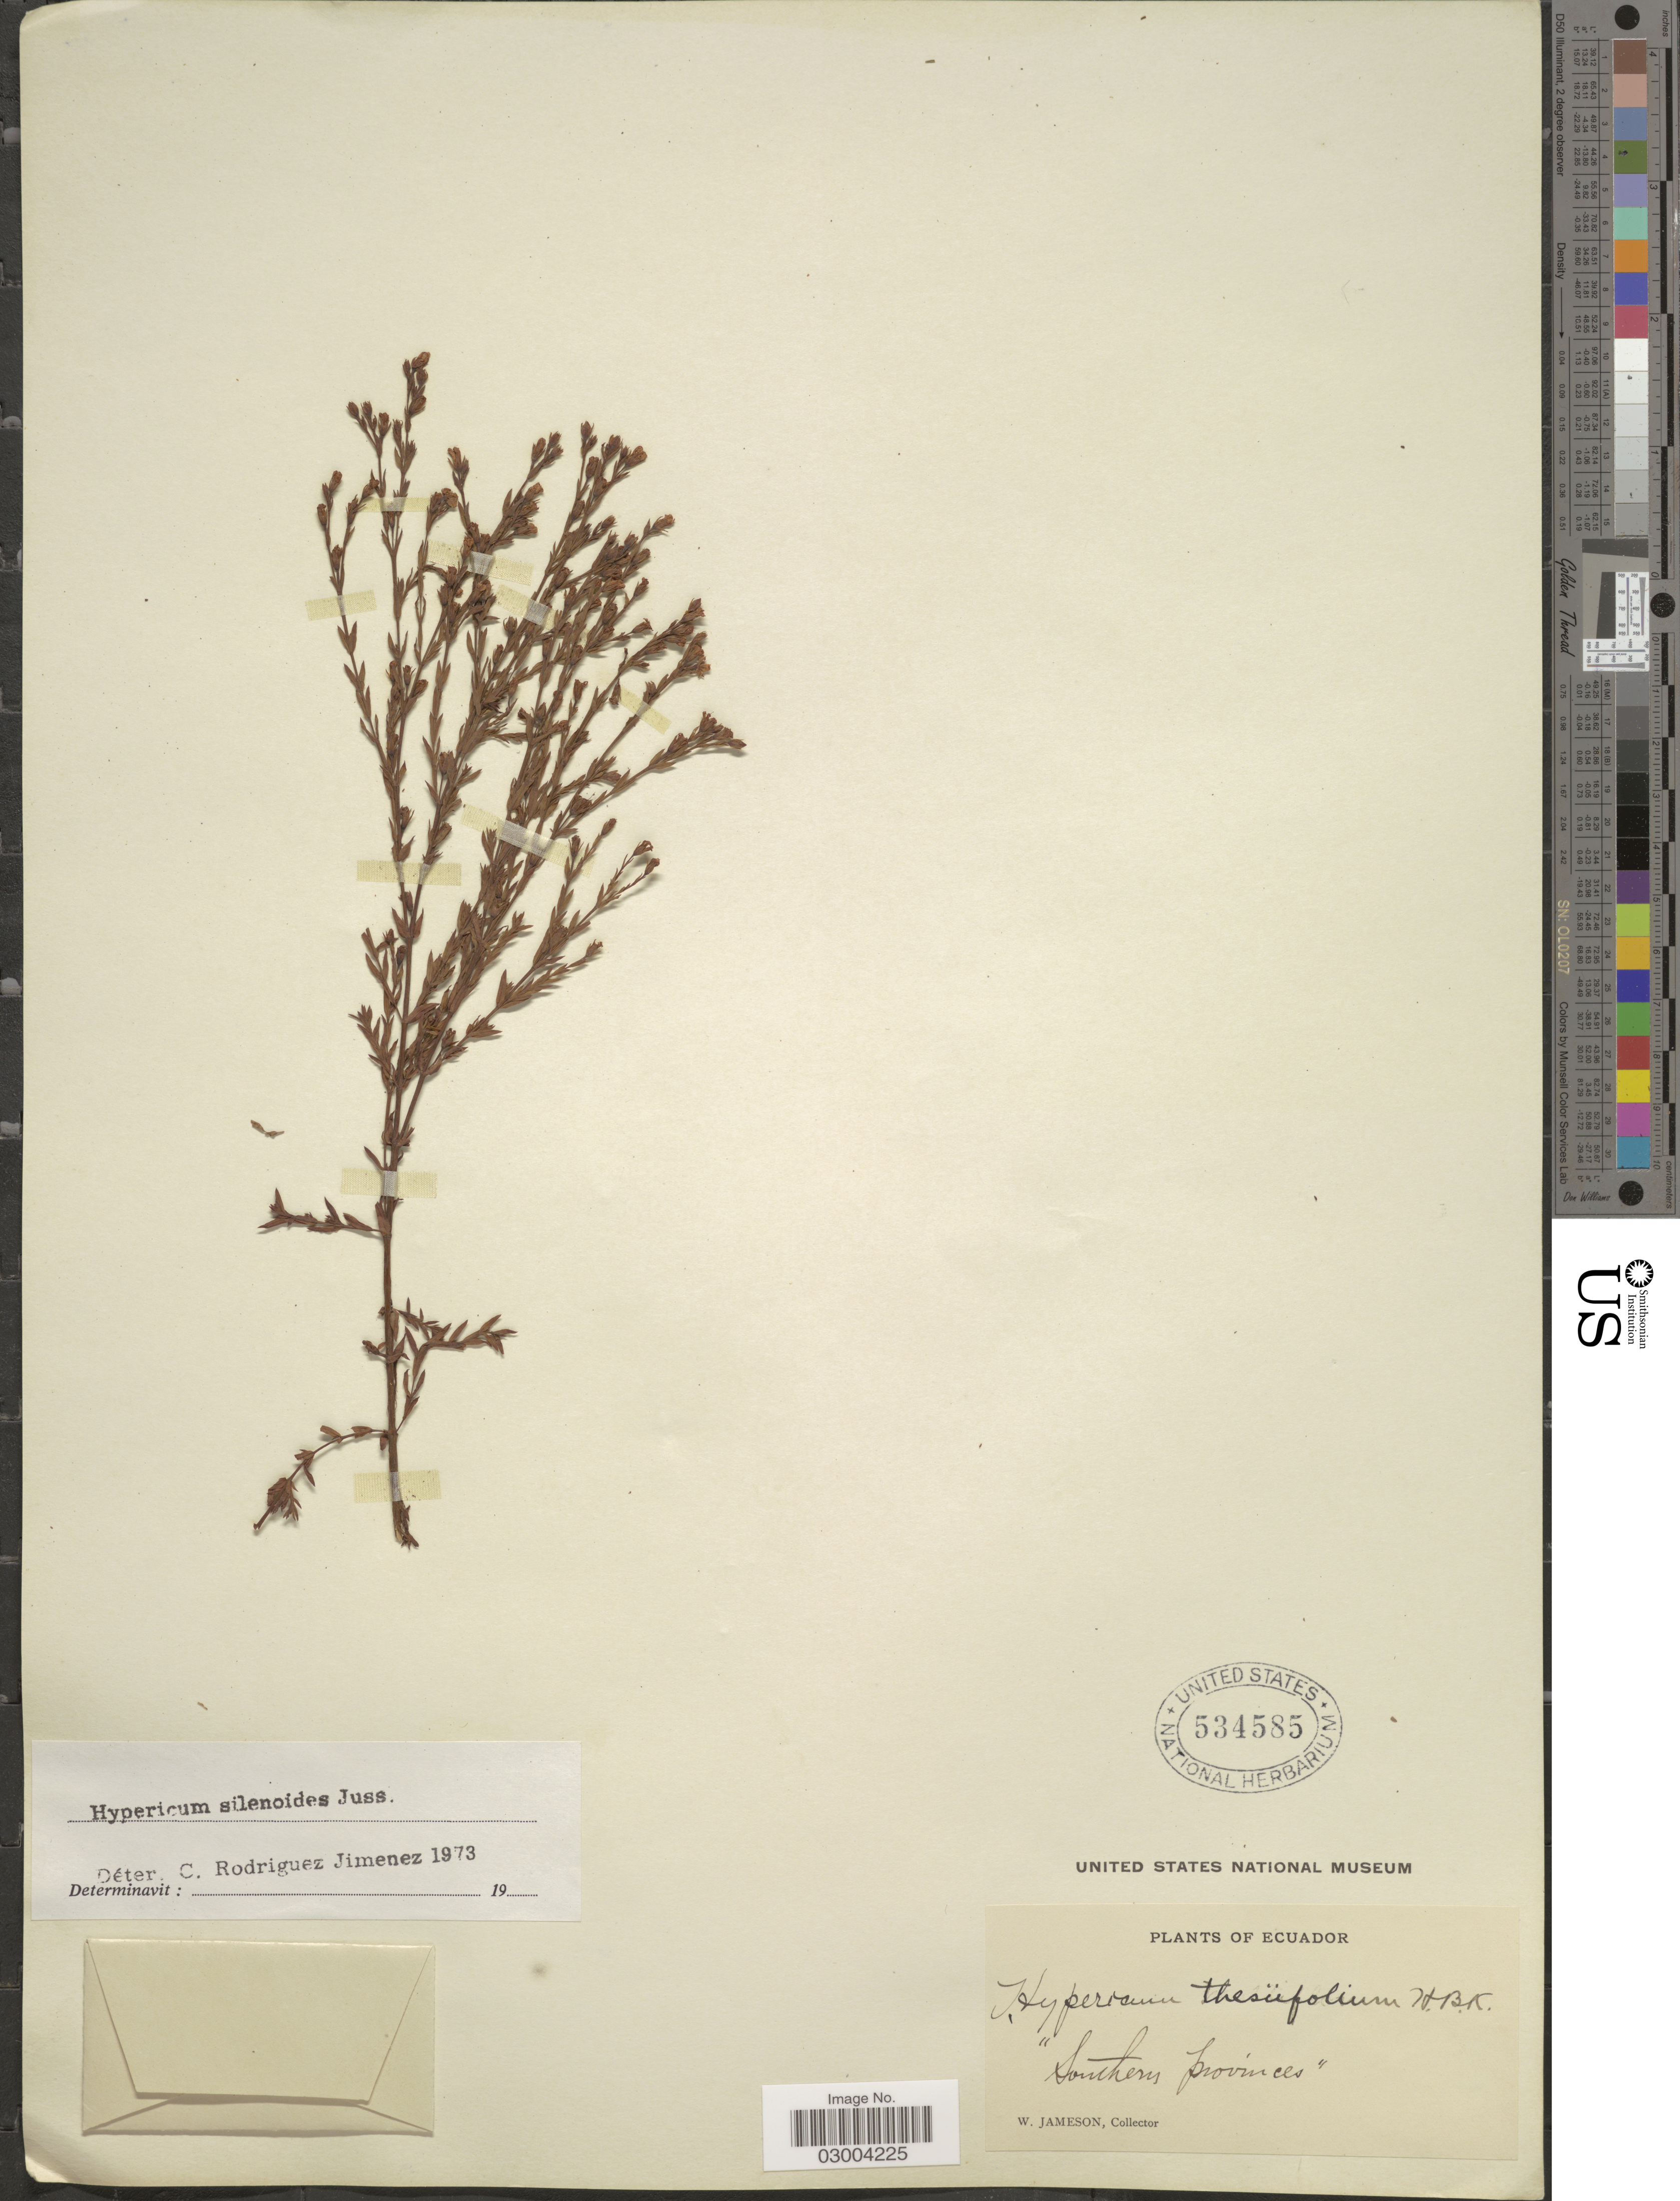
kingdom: Plantae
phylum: Tracheophyta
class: Magnoliopsida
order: Malpighiales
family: Hypericaceae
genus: Hypericum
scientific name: Hypericum silenoides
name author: Juss.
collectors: W. Jameson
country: Ecuador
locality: Southern provinces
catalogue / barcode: US 534585